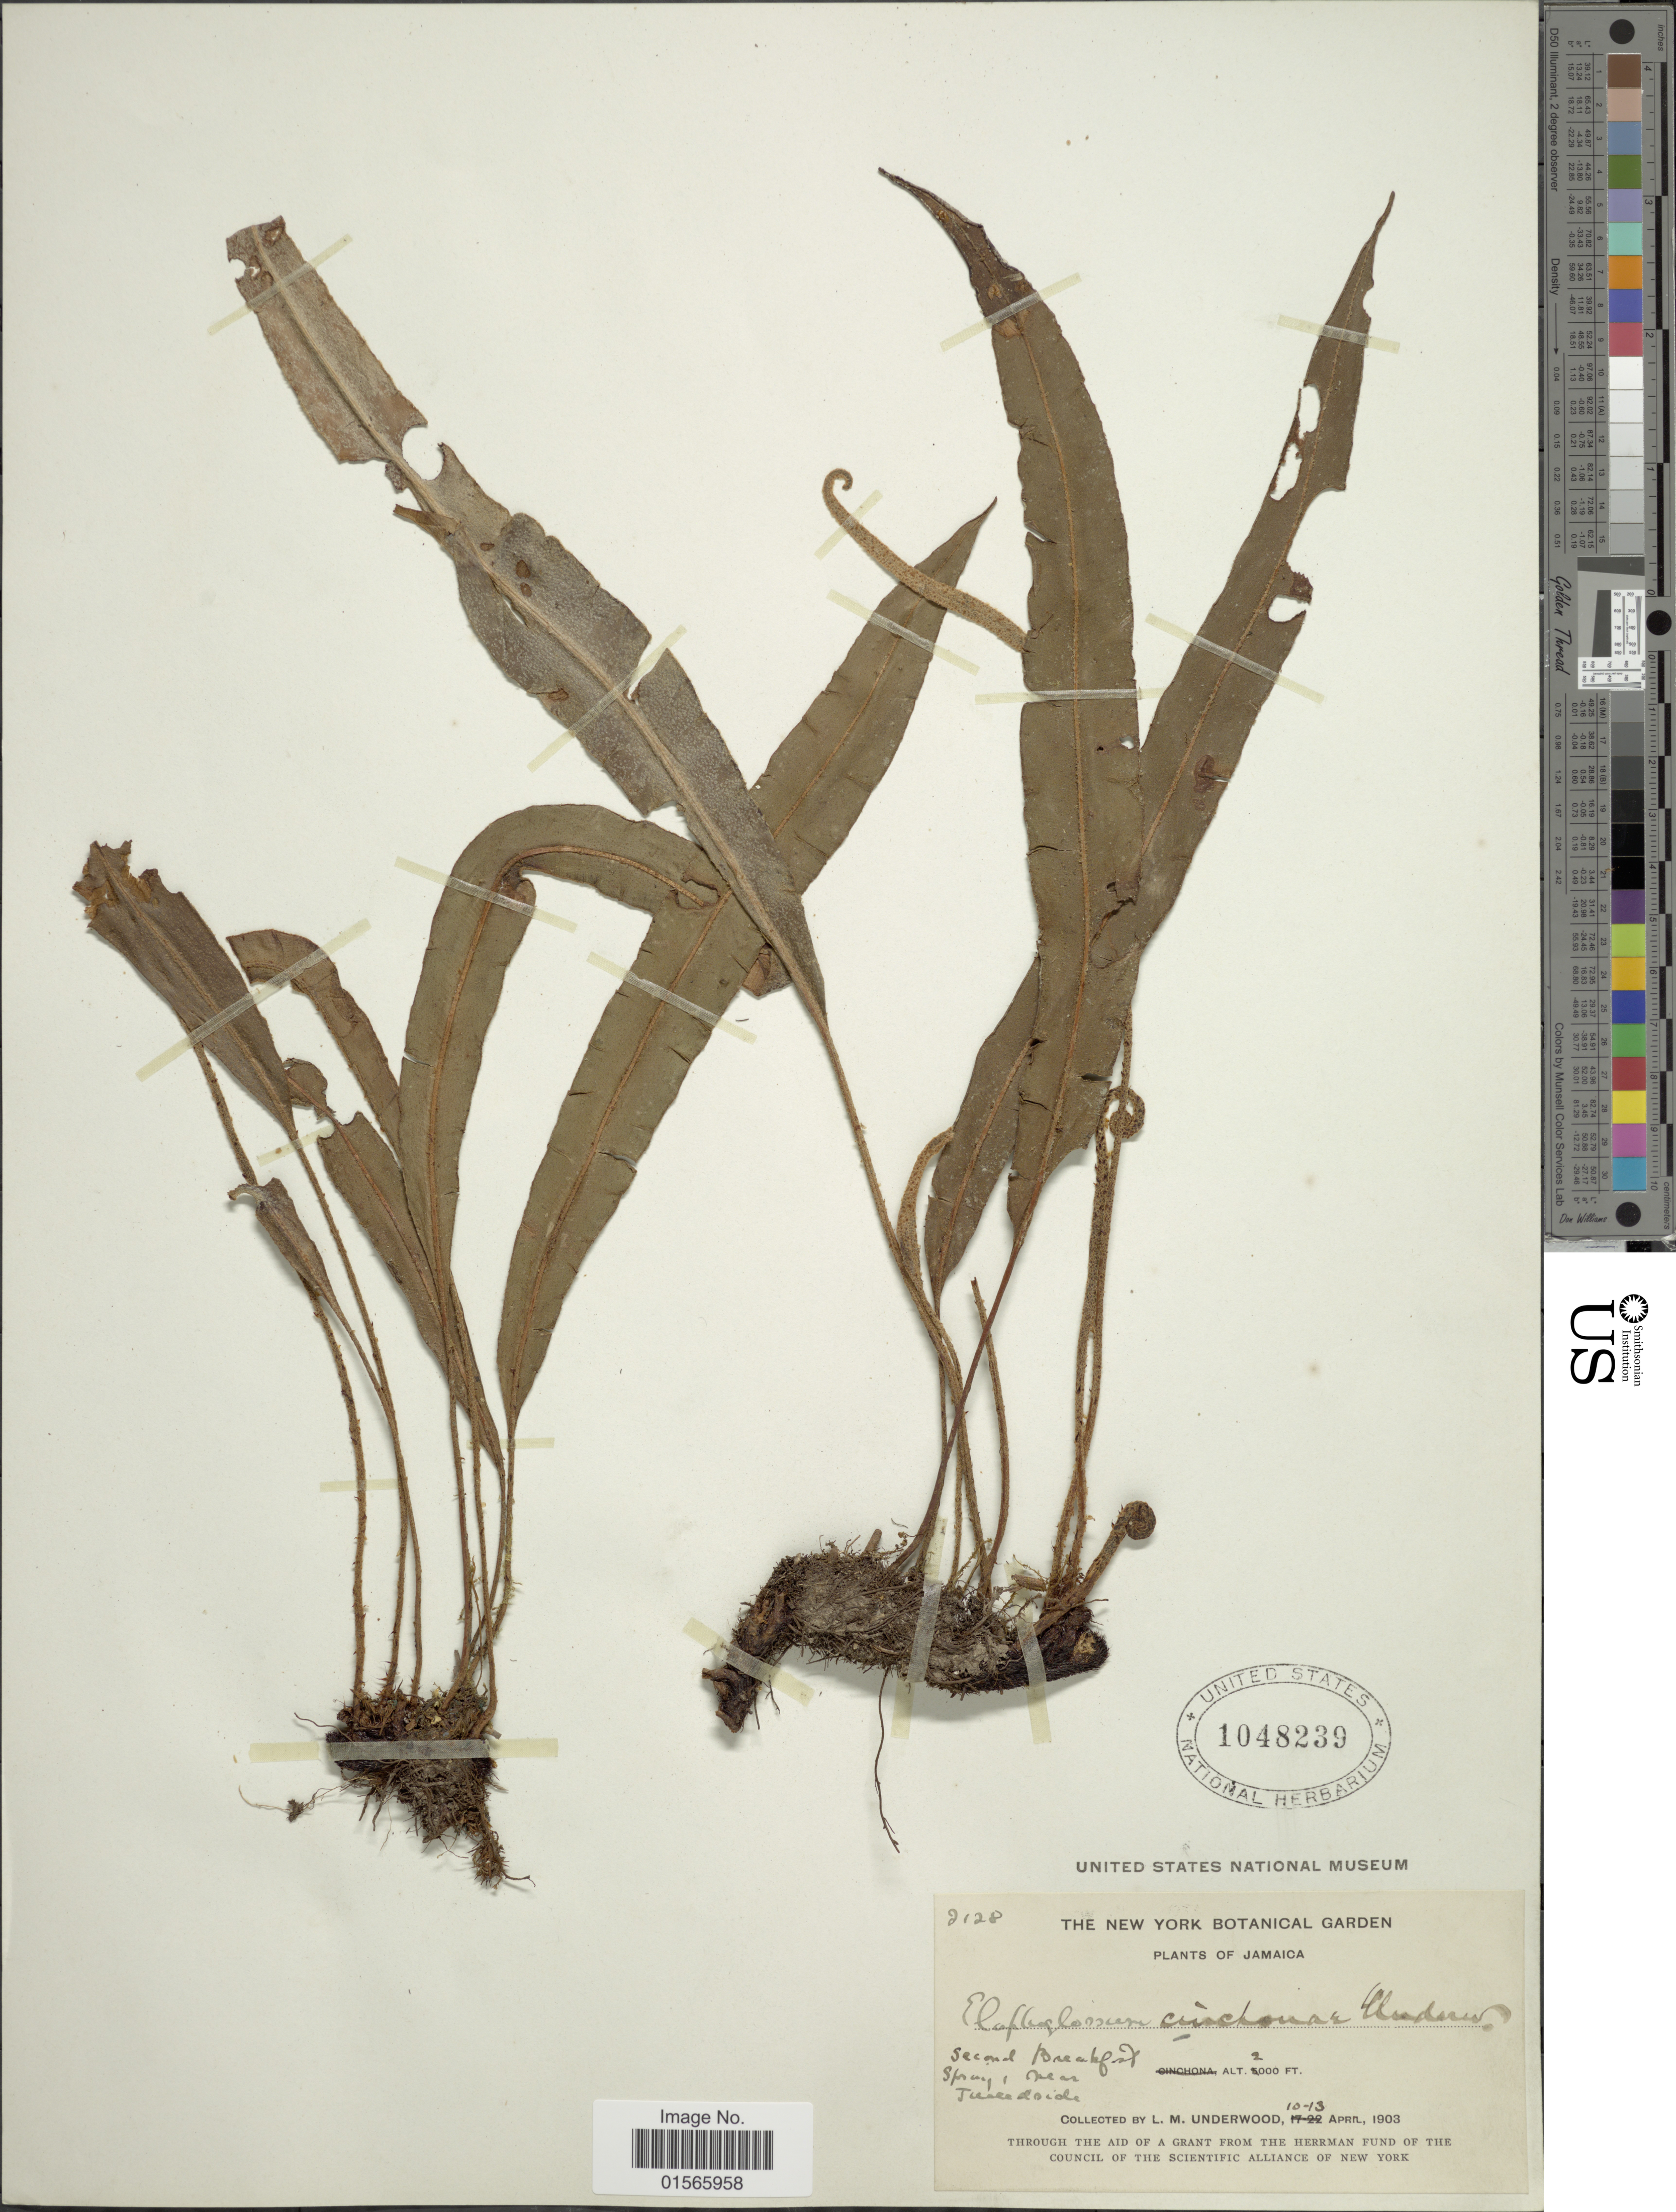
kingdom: Plantae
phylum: Tracheophyta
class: Polypodiopsida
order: Polypodiales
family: Dryopteridaceae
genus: Elaphoglossum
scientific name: Elaphoglossum tectum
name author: (Humb. & Bonpl.) Moore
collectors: L. M. Underwood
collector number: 2128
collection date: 1903-04-10/1903-04-13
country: Jamaica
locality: Second Breakfast Spring, near Tweedside.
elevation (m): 610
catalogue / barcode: US 1048239